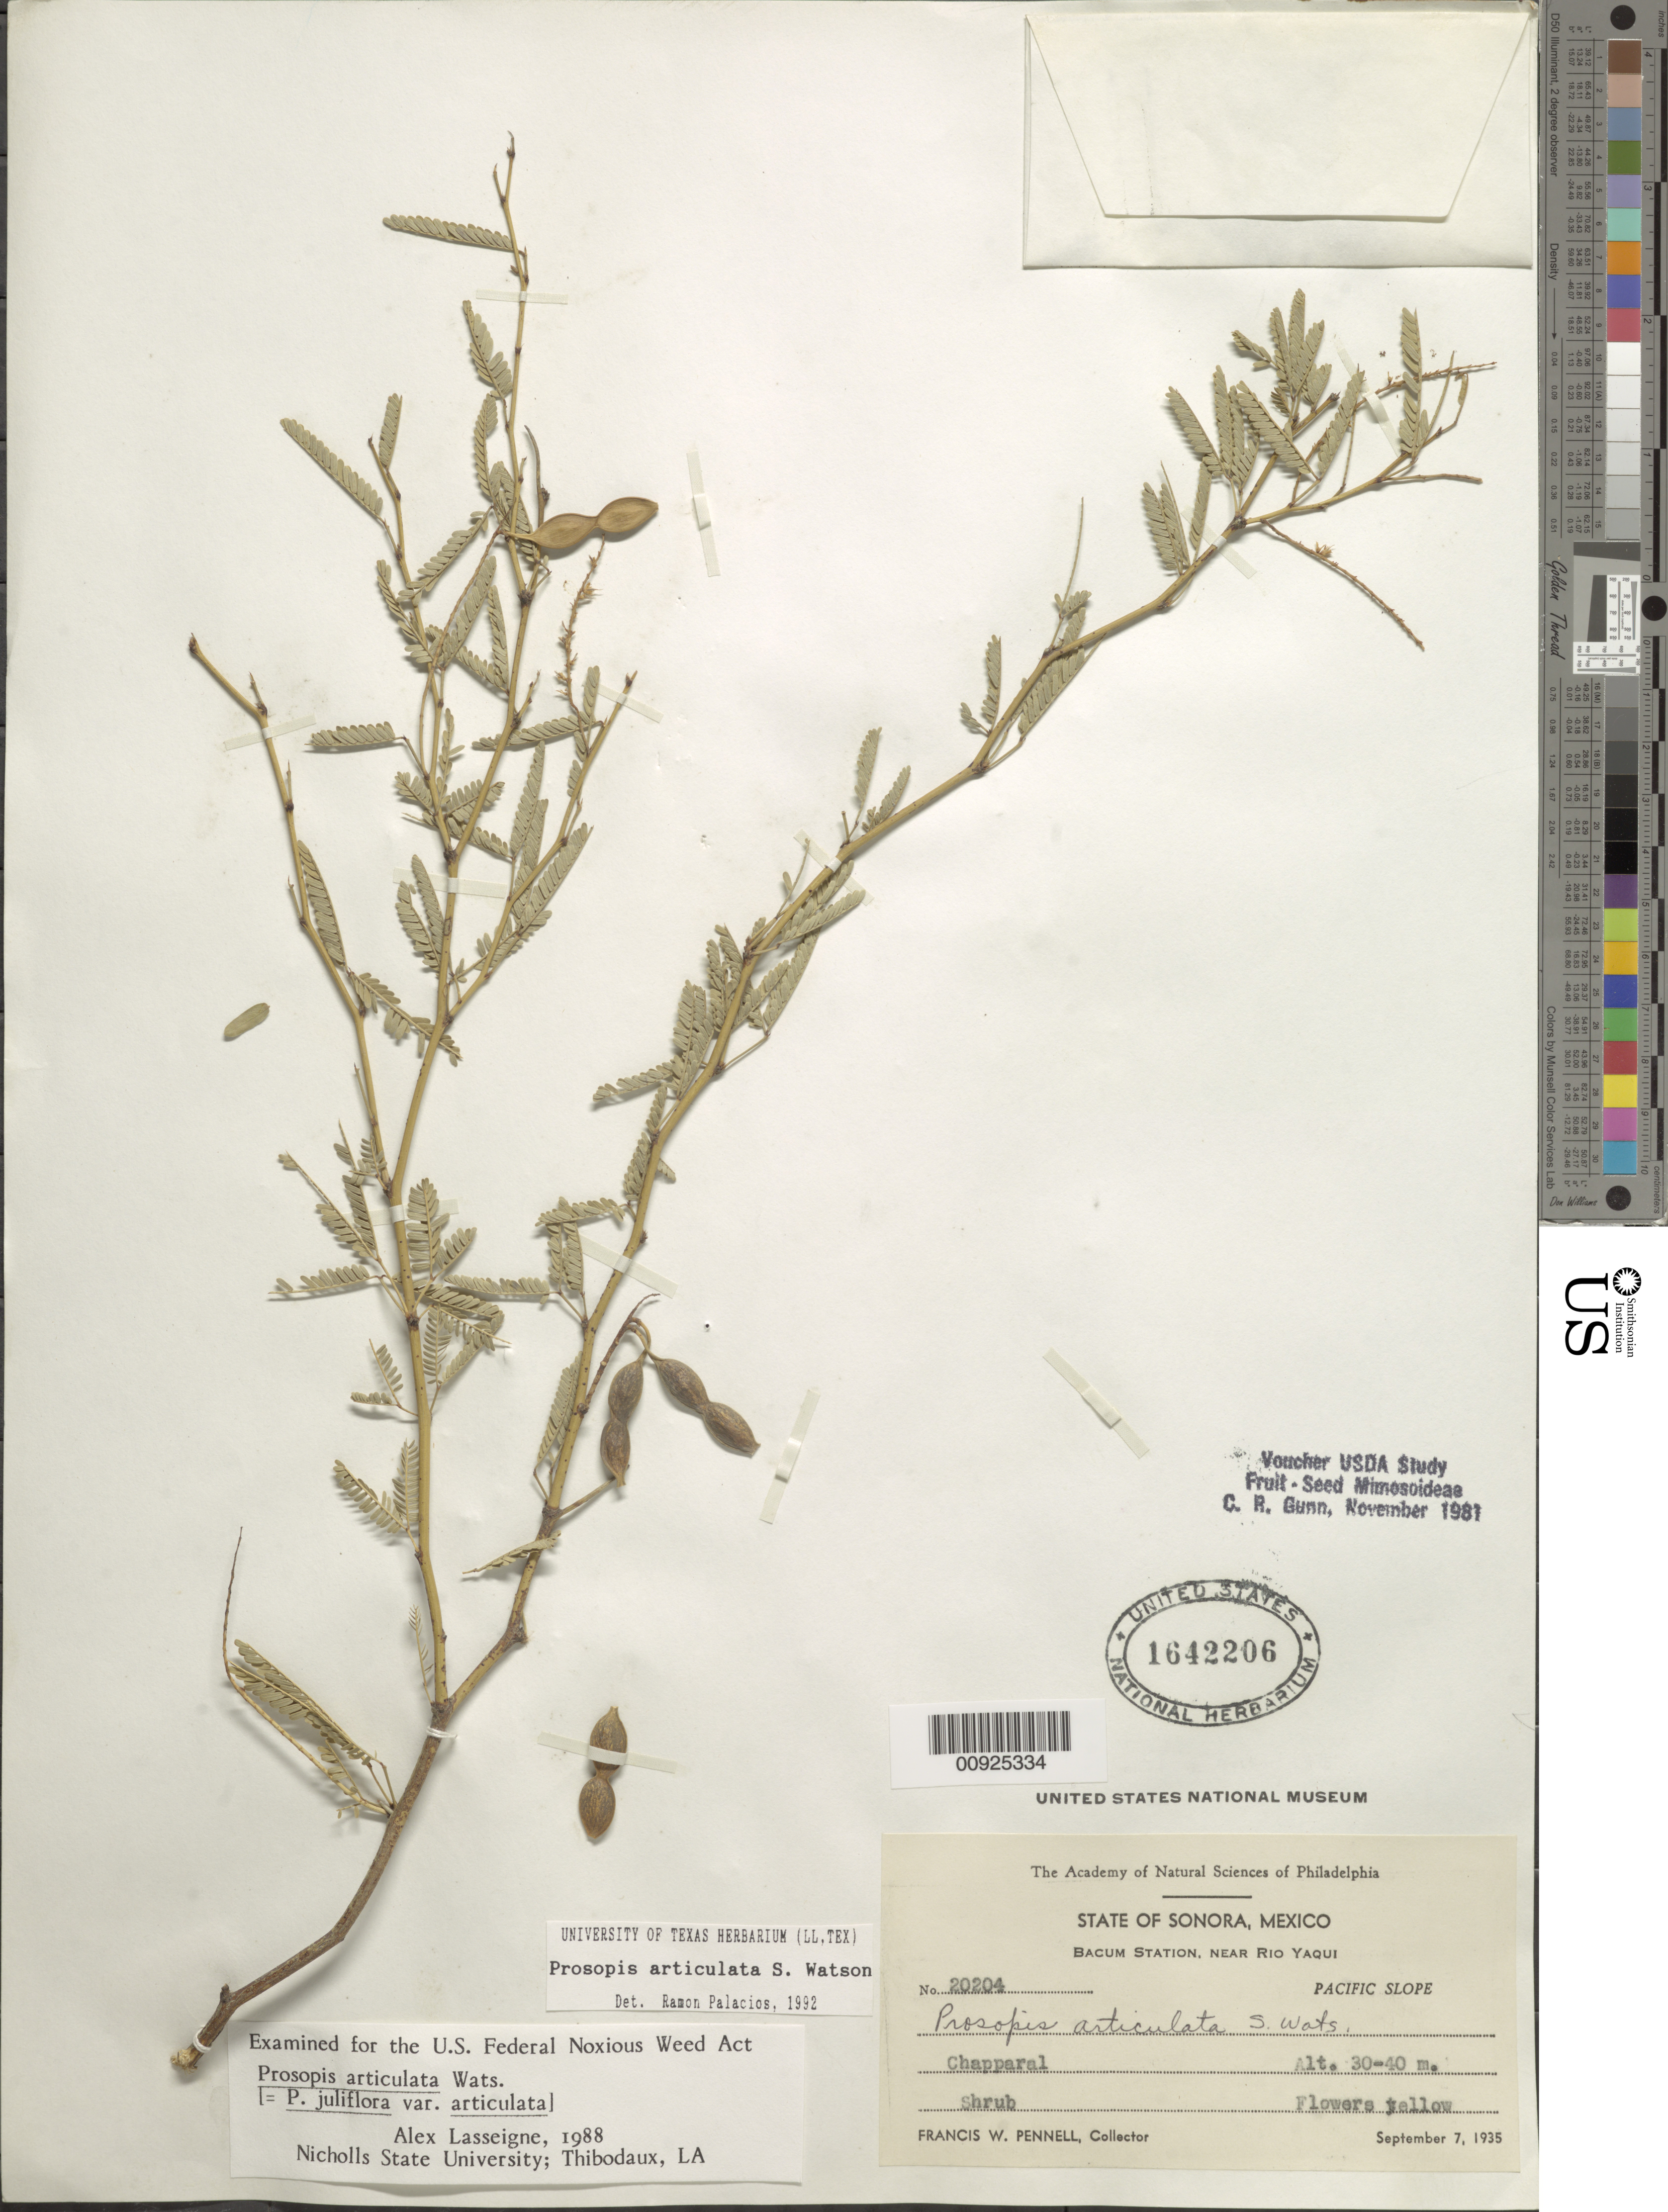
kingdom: Plantae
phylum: Tracheophyta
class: Magnoliopsida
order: Fabales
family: Fabaceae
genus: Neltuma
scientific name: Neltuma articulata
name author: (S. Watson) Britton & Rose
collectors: F. W. Pennell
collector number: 20204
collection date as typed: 07 Sep 1935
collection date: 1935-09-07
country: Mexico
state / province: Sonora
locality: Bacum Station, near Río Yaqui, State of Sonora, Pacific Slope.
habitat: Chaparral.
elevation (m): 40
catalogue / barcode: US 1642206